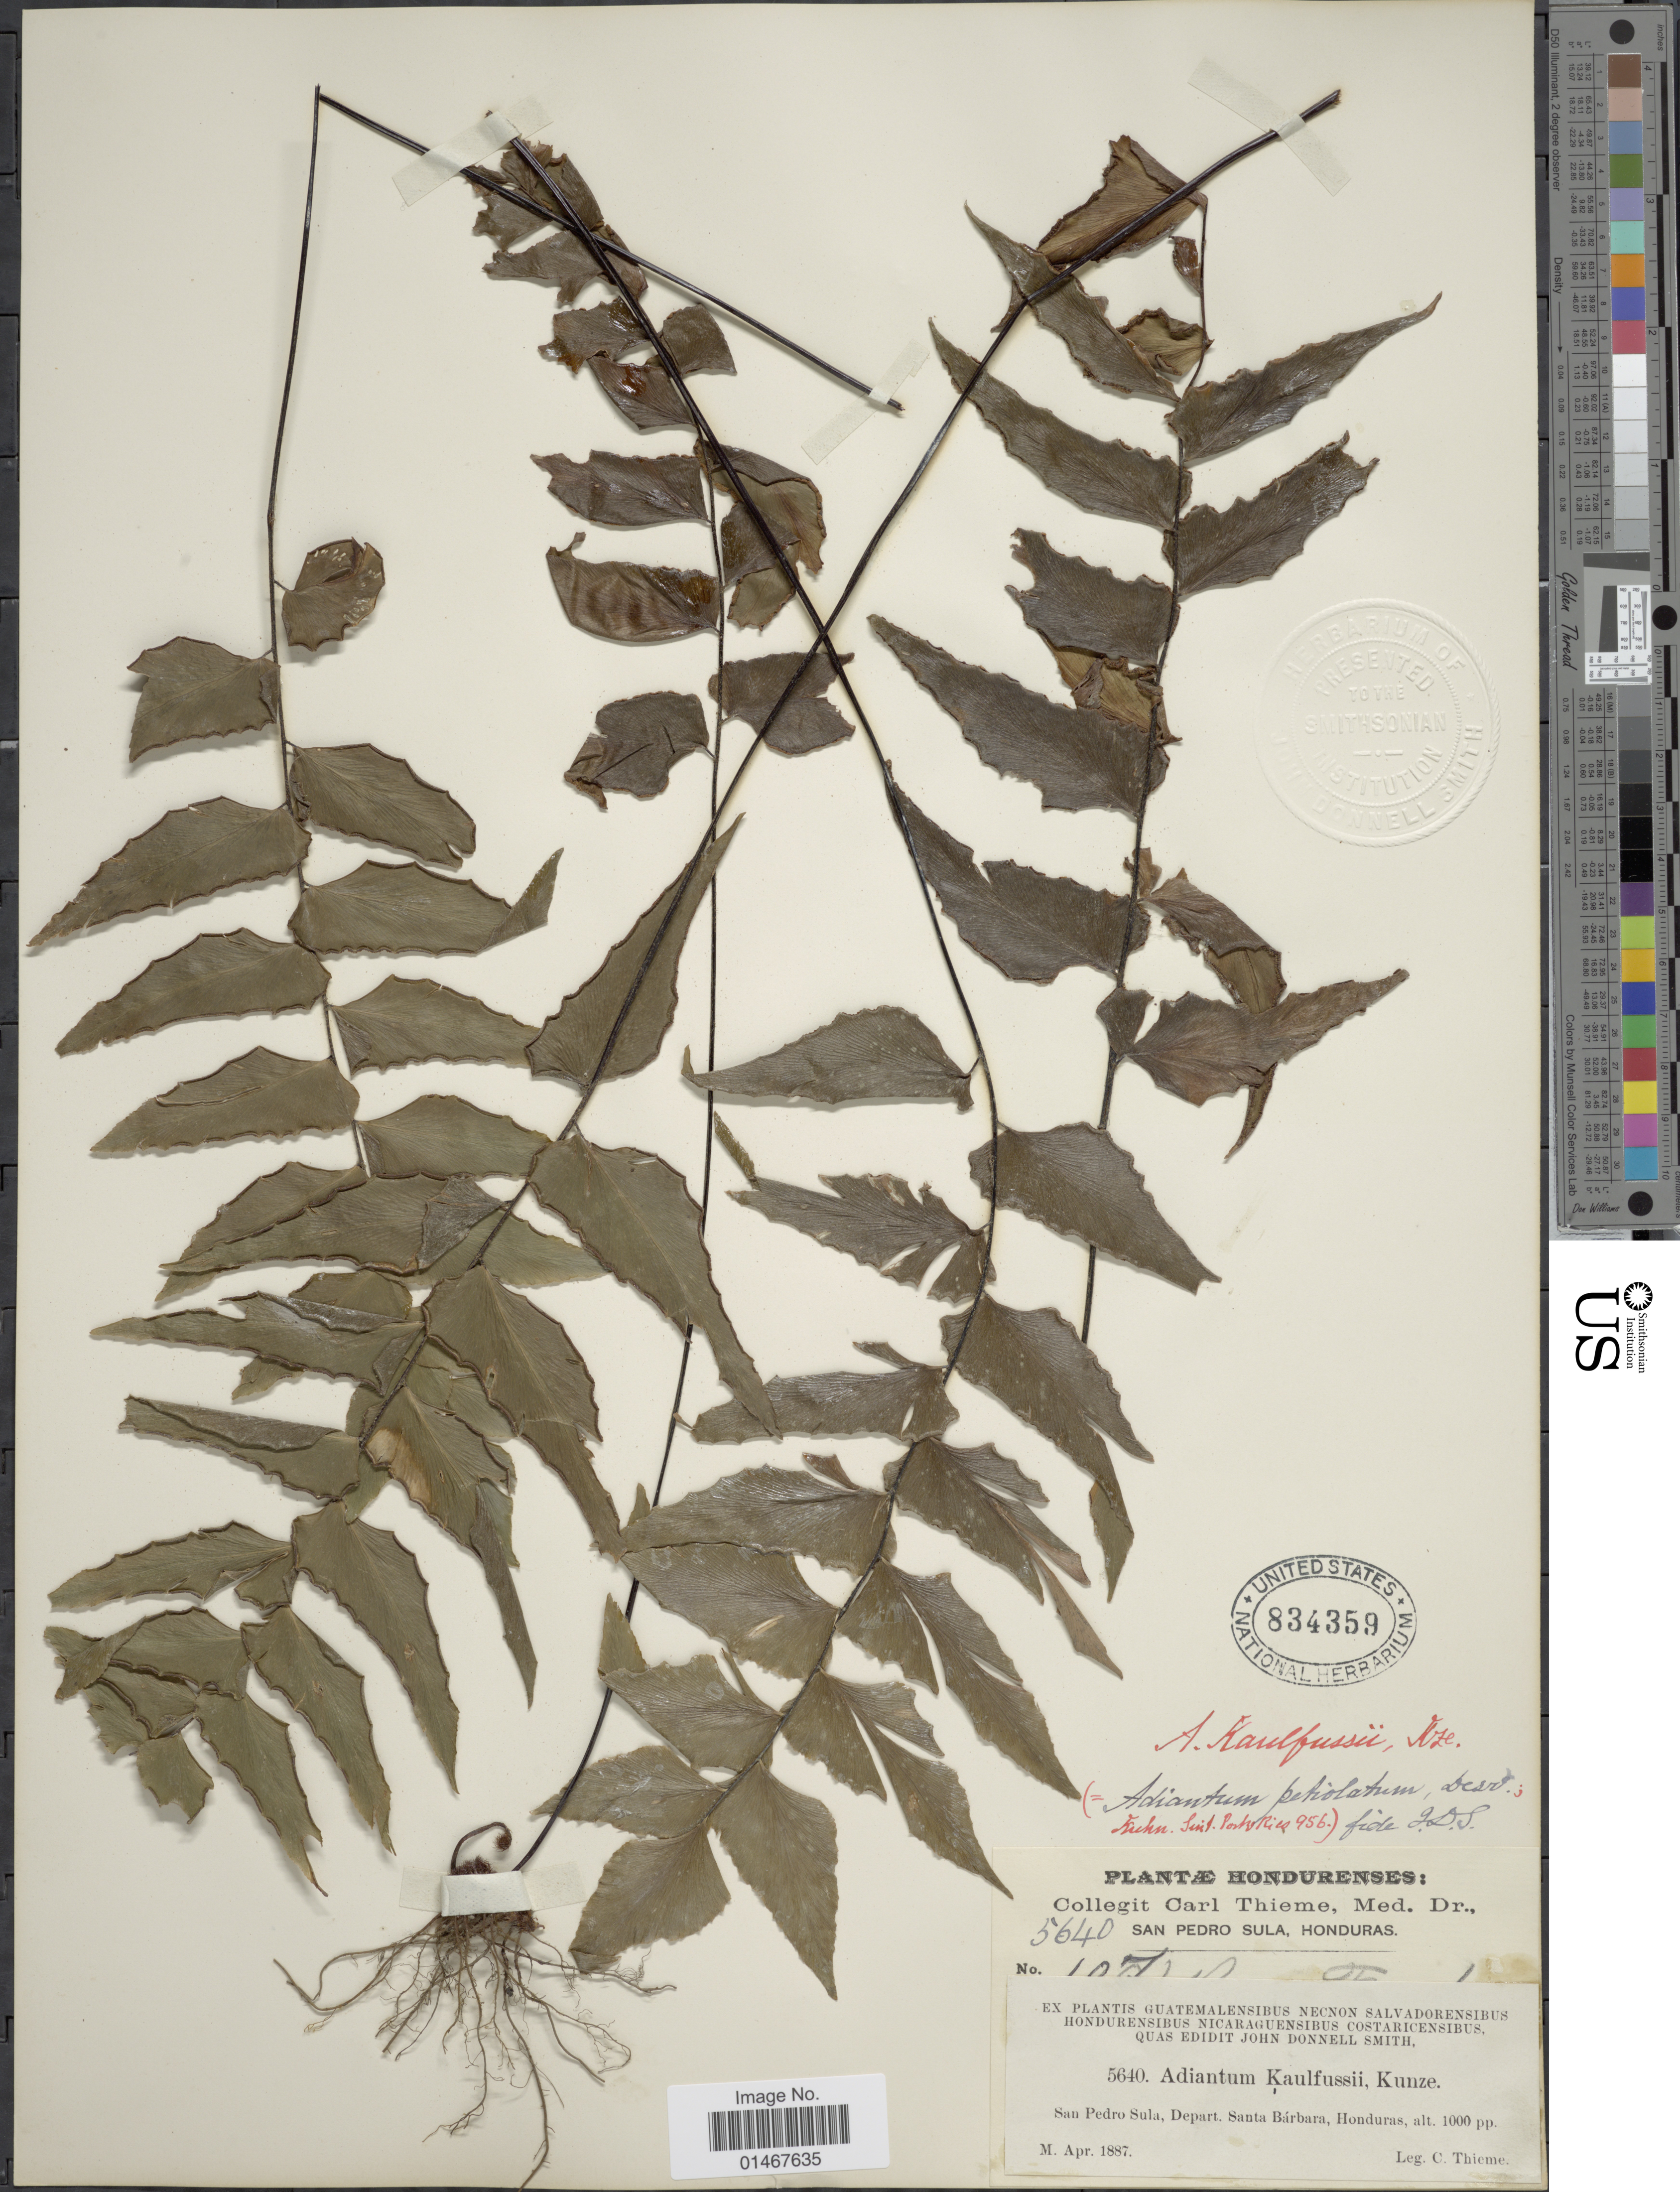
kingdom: Plantae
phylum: Tracheophyta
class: Polypodiopsida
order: Polypodiales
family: Pteridaceae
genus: Adiantum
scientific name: Adiantum petiolatum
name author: Desv.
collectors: C. Thieme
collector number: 5640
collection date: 1887-04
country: Honduras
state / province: Santa Bárbara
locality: San Pedro Sula, Depart Santa Bárbara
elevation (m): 305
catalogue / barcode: US 834359